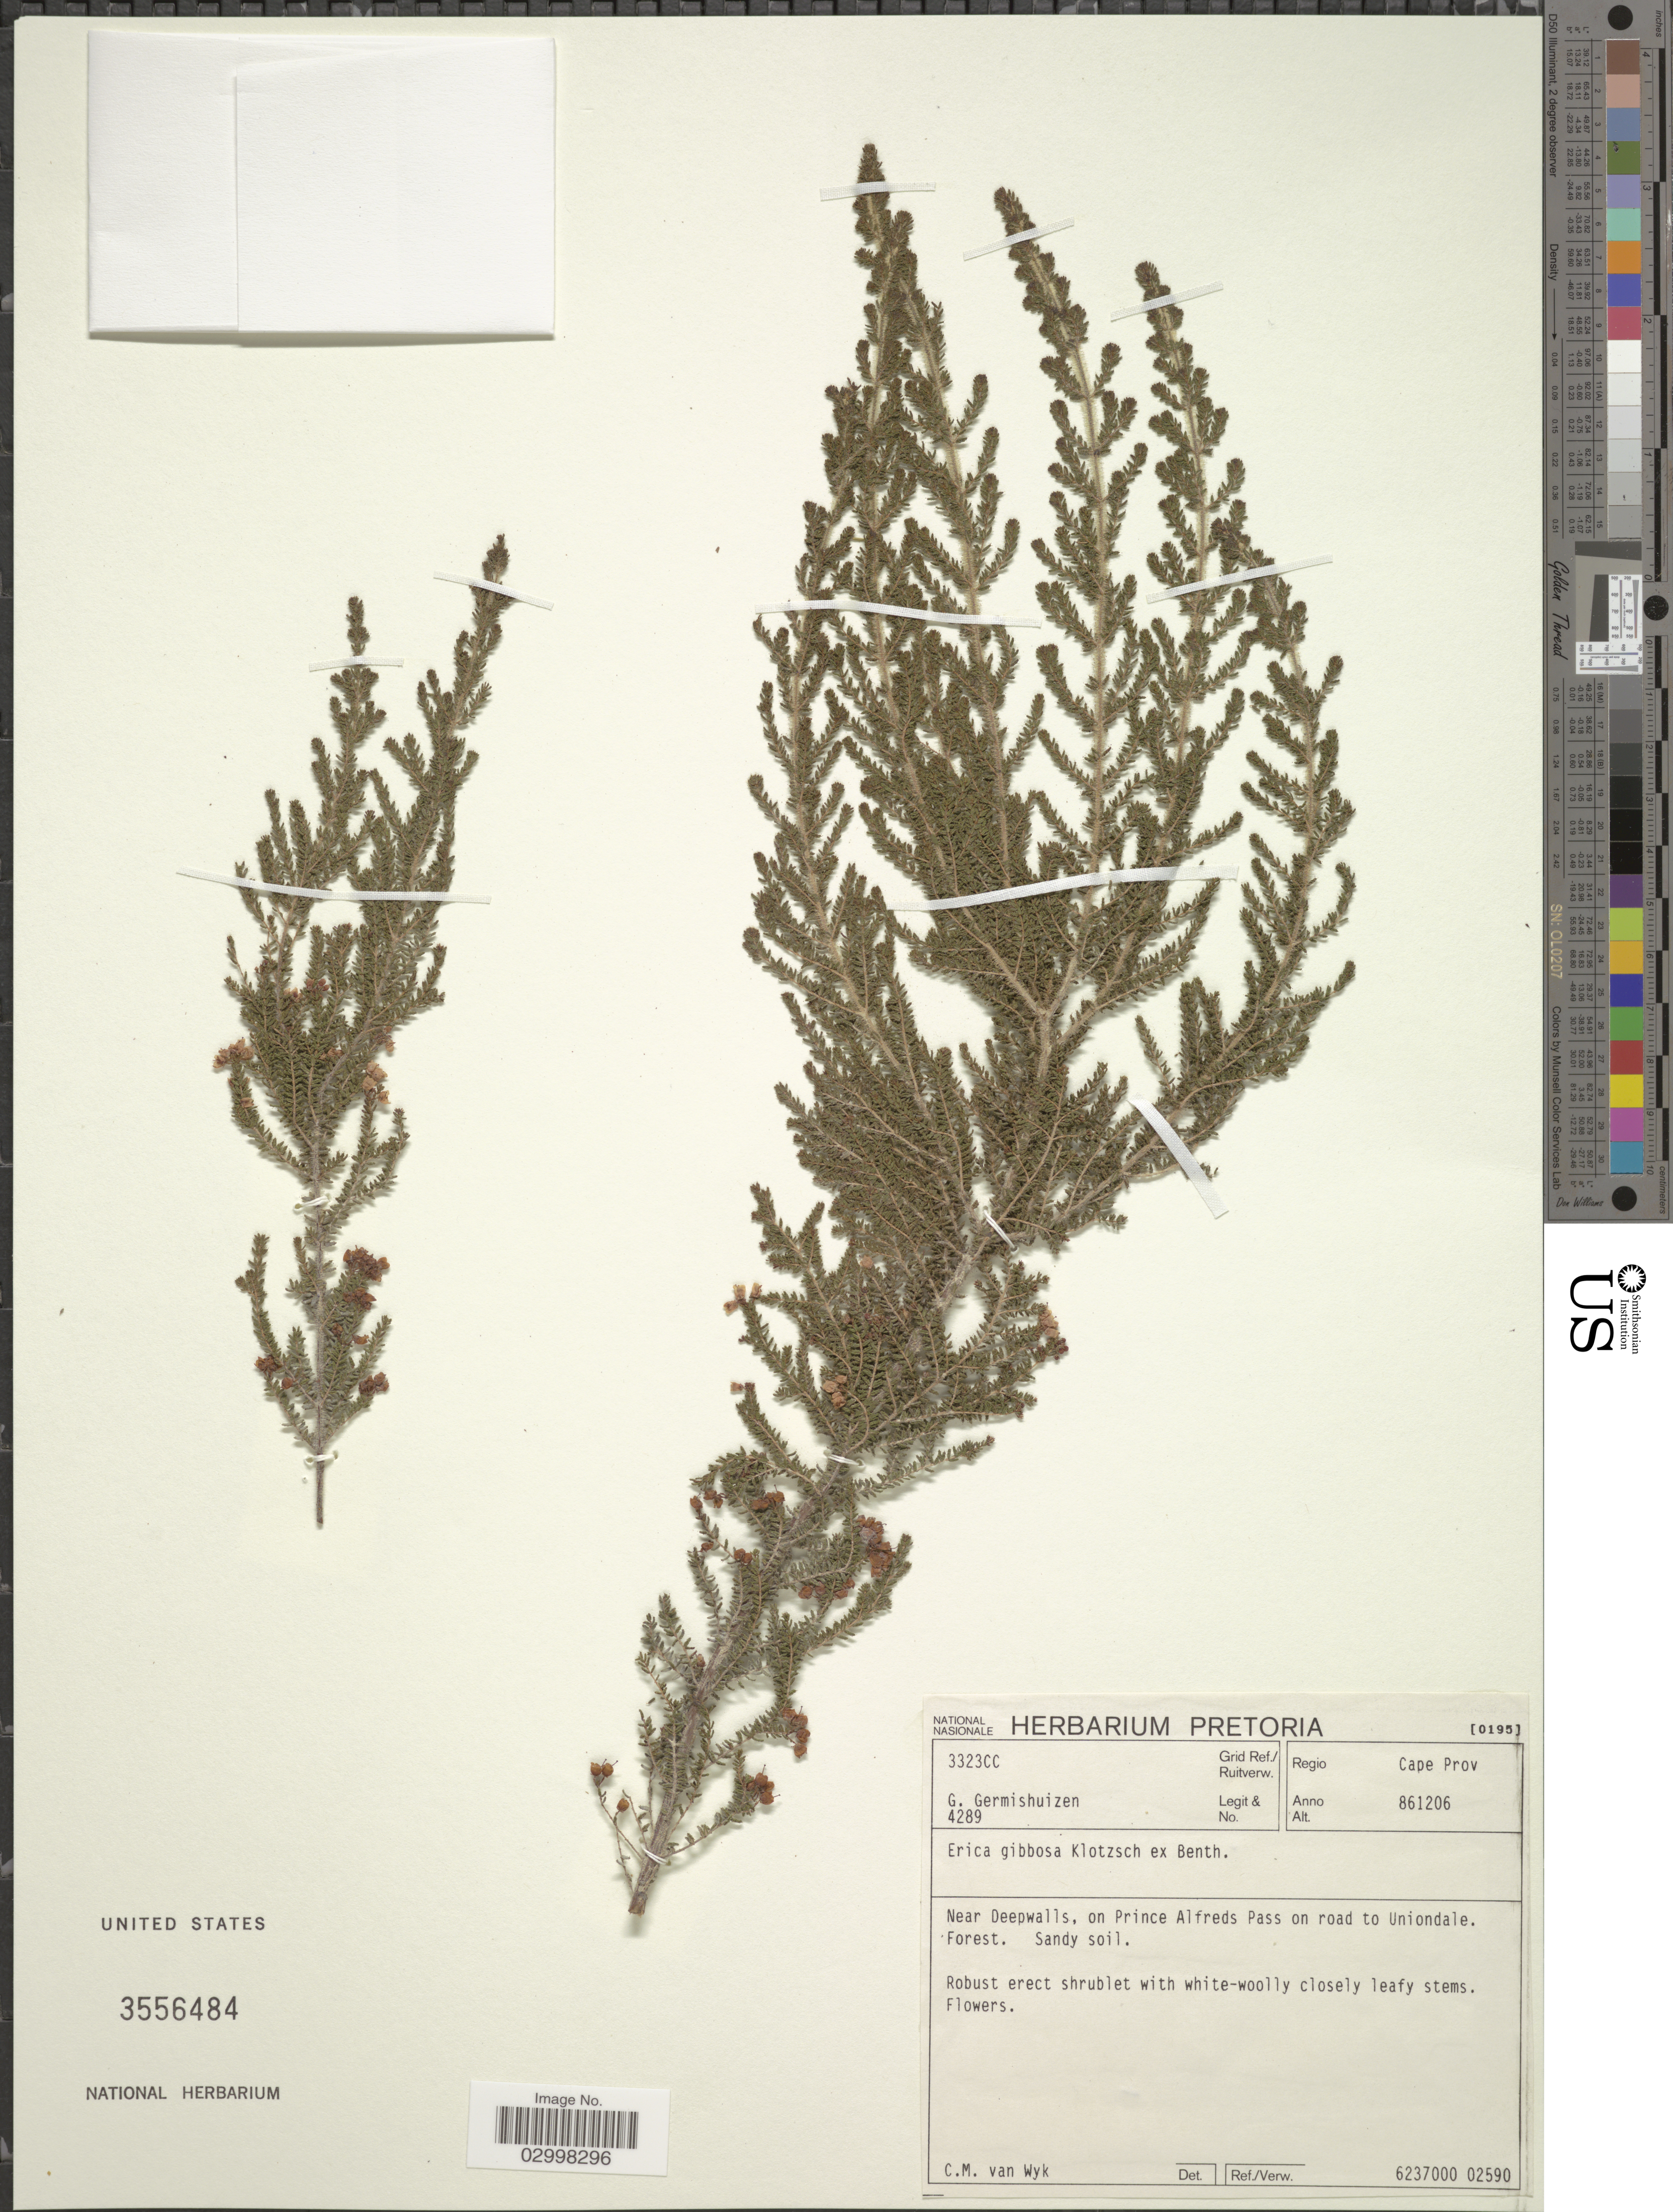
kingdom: Plantae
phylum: Tracheophyta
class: Magnoliopsida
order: Ericales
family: Ericaceae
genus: Erica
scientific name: Erica gibbosa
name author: Klotzsch ex Benth.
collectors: G. Germishuizen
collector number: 4289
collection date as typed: Transcribed d/m/y: 6/12/86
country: South Africa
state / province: Western Cape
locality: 3323CC Grid Ref./ Ruiterverw. Regio Cape Prov. Near Deepwalss, on Prince Alfreds Pass on road to Uniondale. Forest.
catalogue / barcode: US 3556484